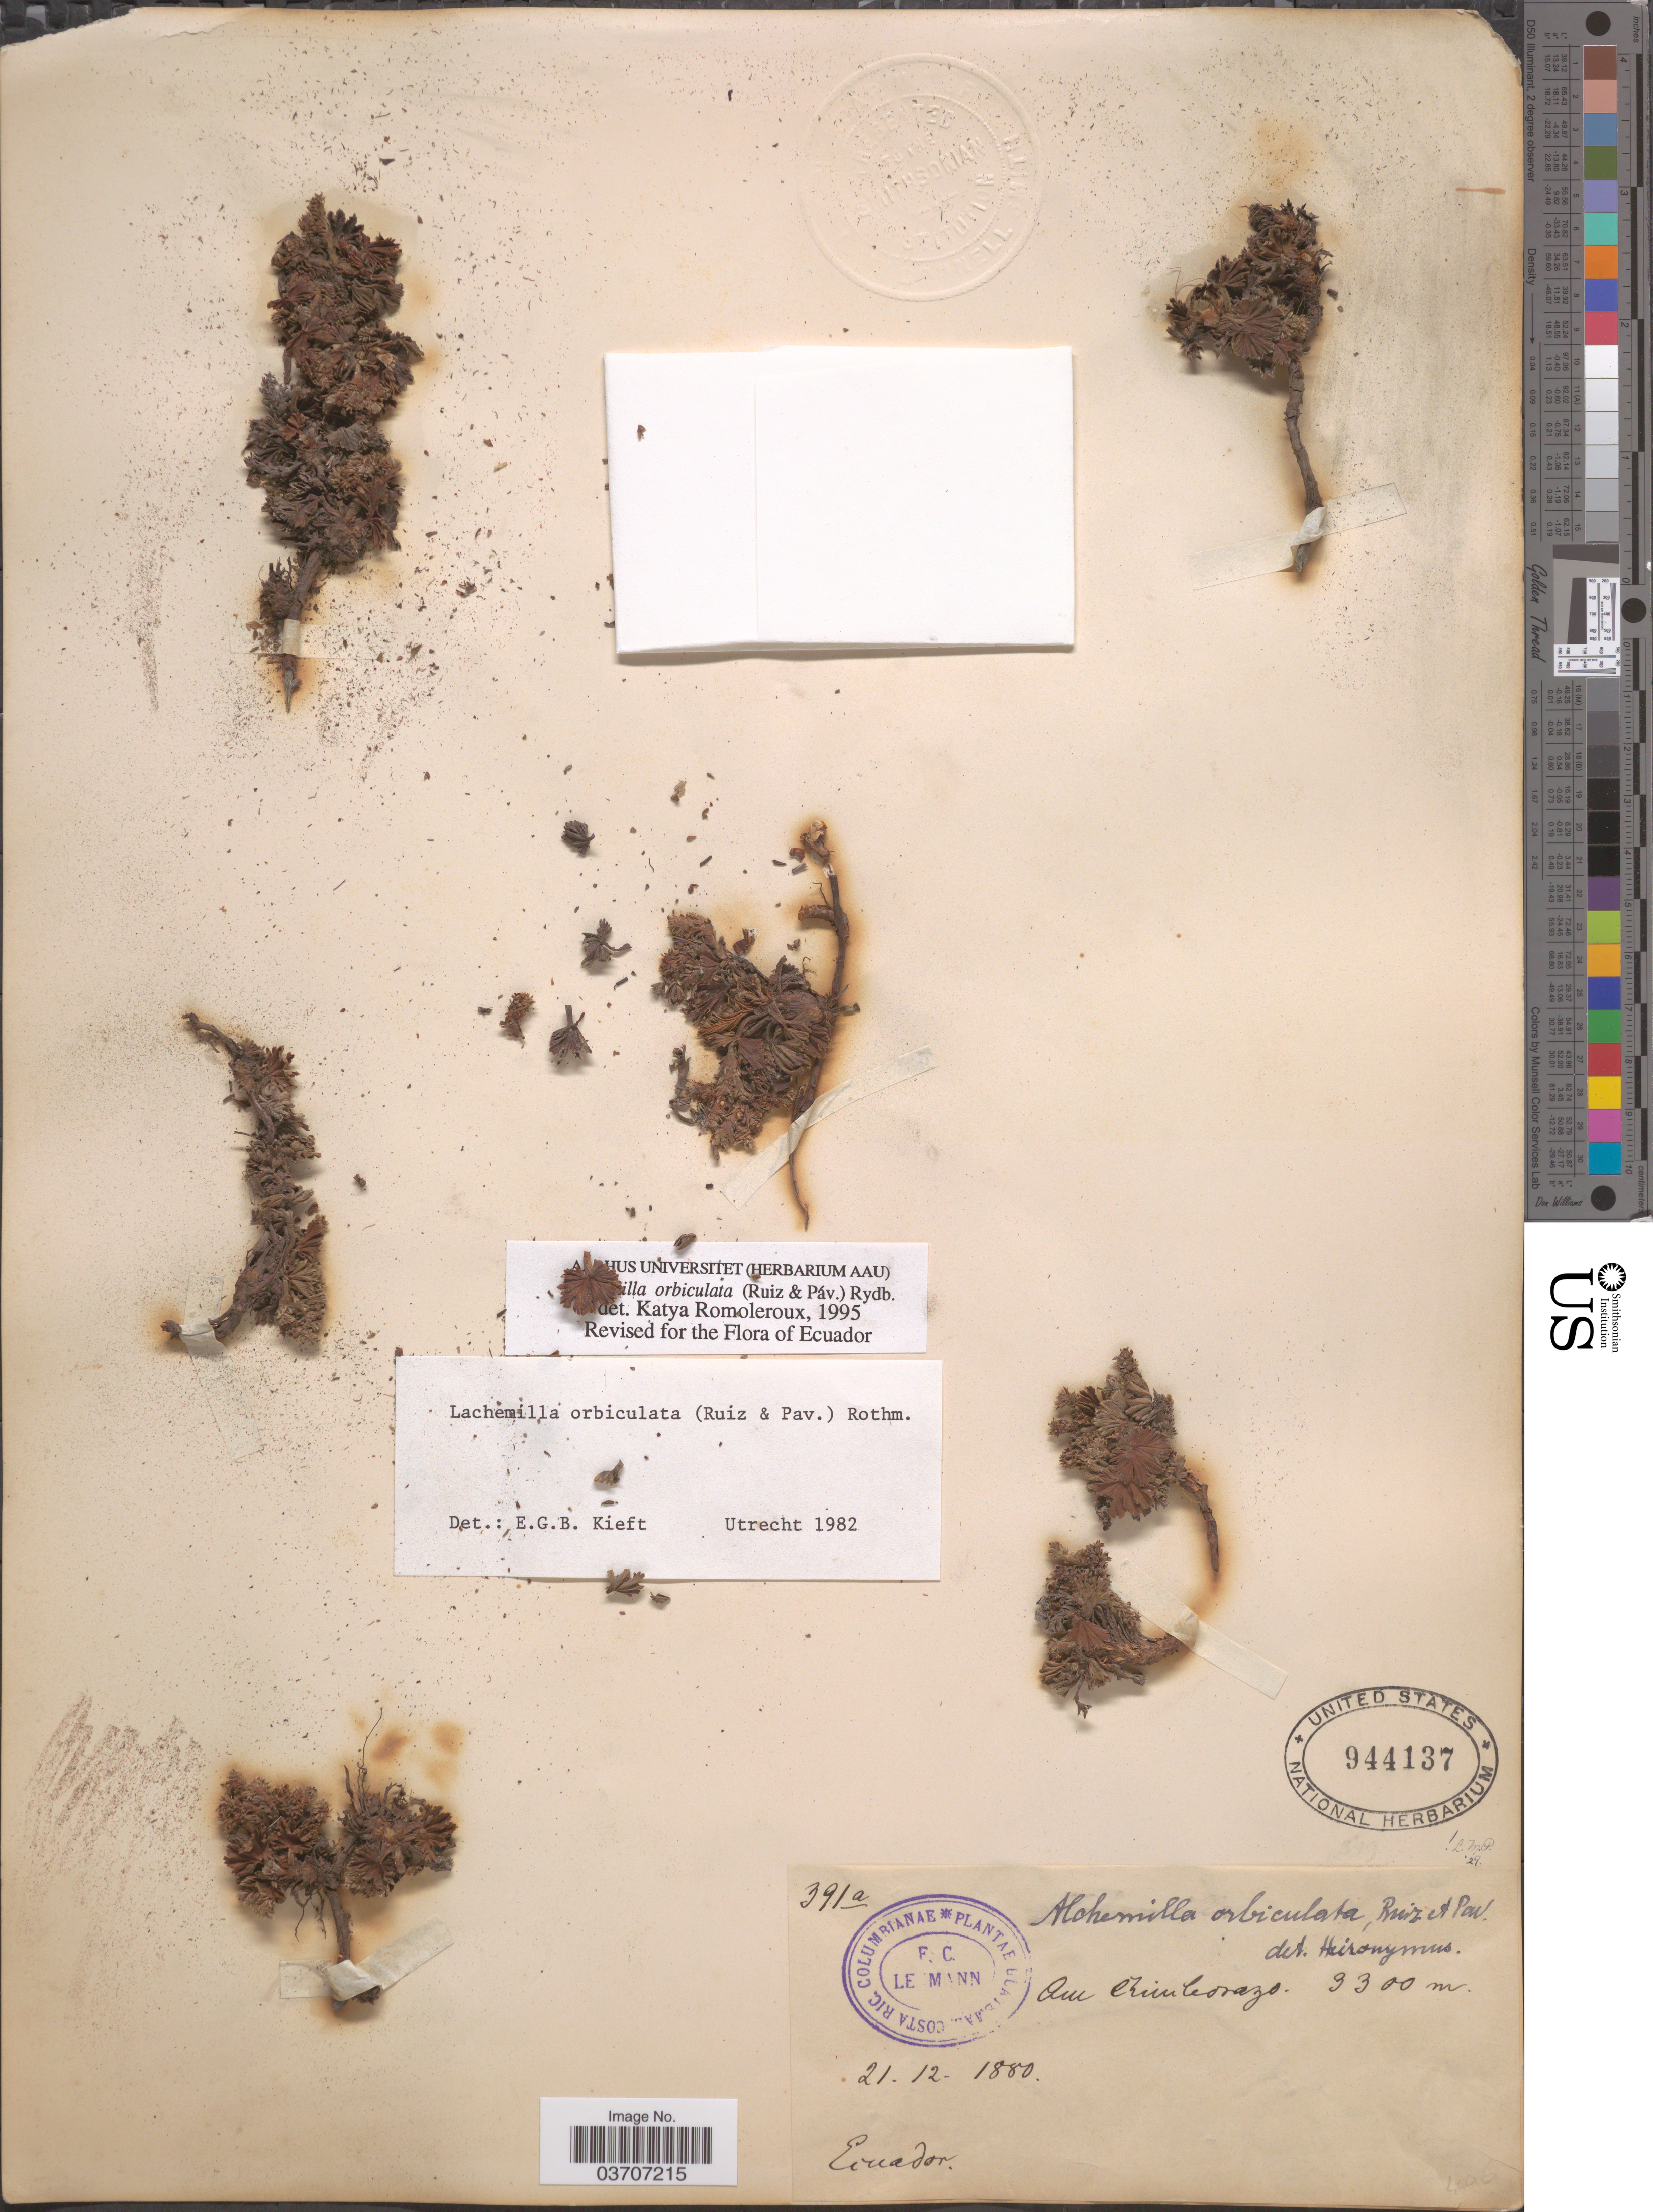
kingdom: Plantae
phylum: Tracheophyta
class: Magnoliopsida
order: Rosales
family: Rosaceae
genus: Lachemilla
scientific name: Lachemilla orbiculata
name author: (Ruiz & Pav.) Rydb.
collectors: F. C. Lehmann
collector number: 391a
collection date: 1880-12-21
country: Ecuador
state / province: Chimborazo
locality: Am Chimborazo.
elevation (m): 9300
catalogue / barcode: US 944137